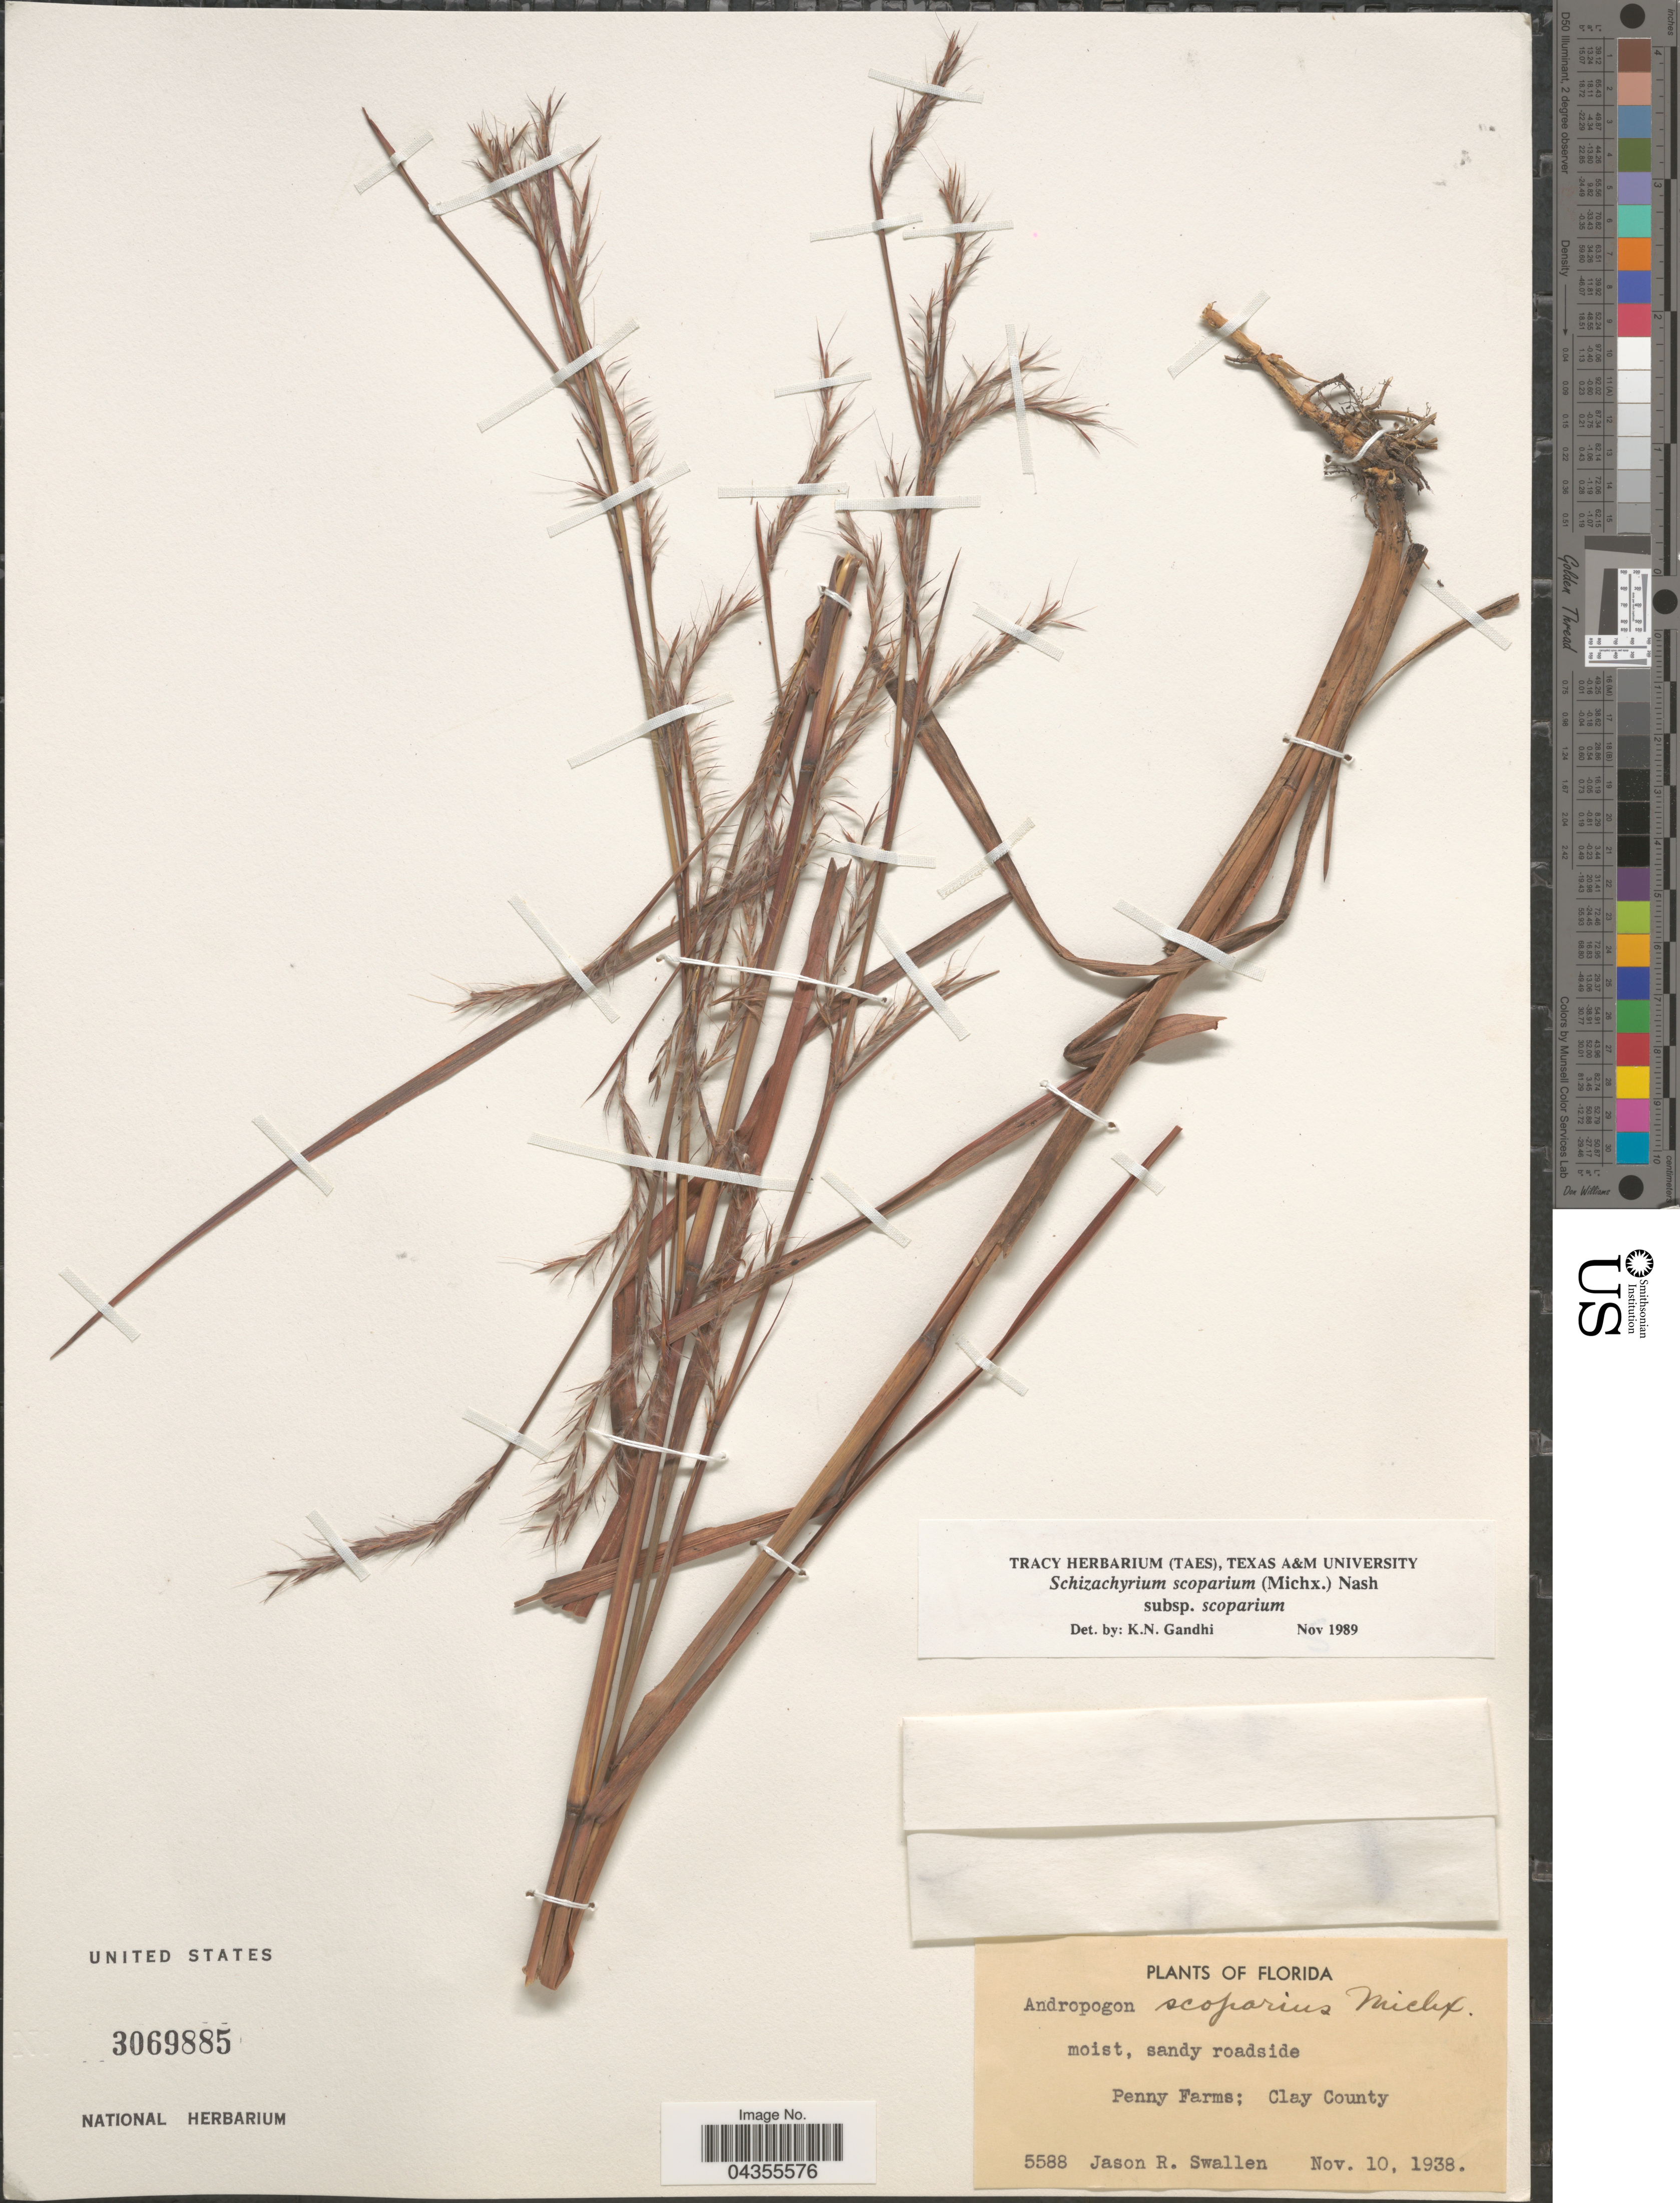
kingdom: Plantae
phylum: Tracheophyta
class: Liliopsida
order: Poales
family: Poaceae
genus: Schizachyrium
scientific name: Schizachyrium scoparium var. scoparium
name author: (Michx.) Nash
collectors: J. R. Swallen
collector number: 5588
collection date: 1938-11-10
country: United States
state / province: Florida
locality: Penny Farms; Clay County.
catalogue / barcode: US 3069885